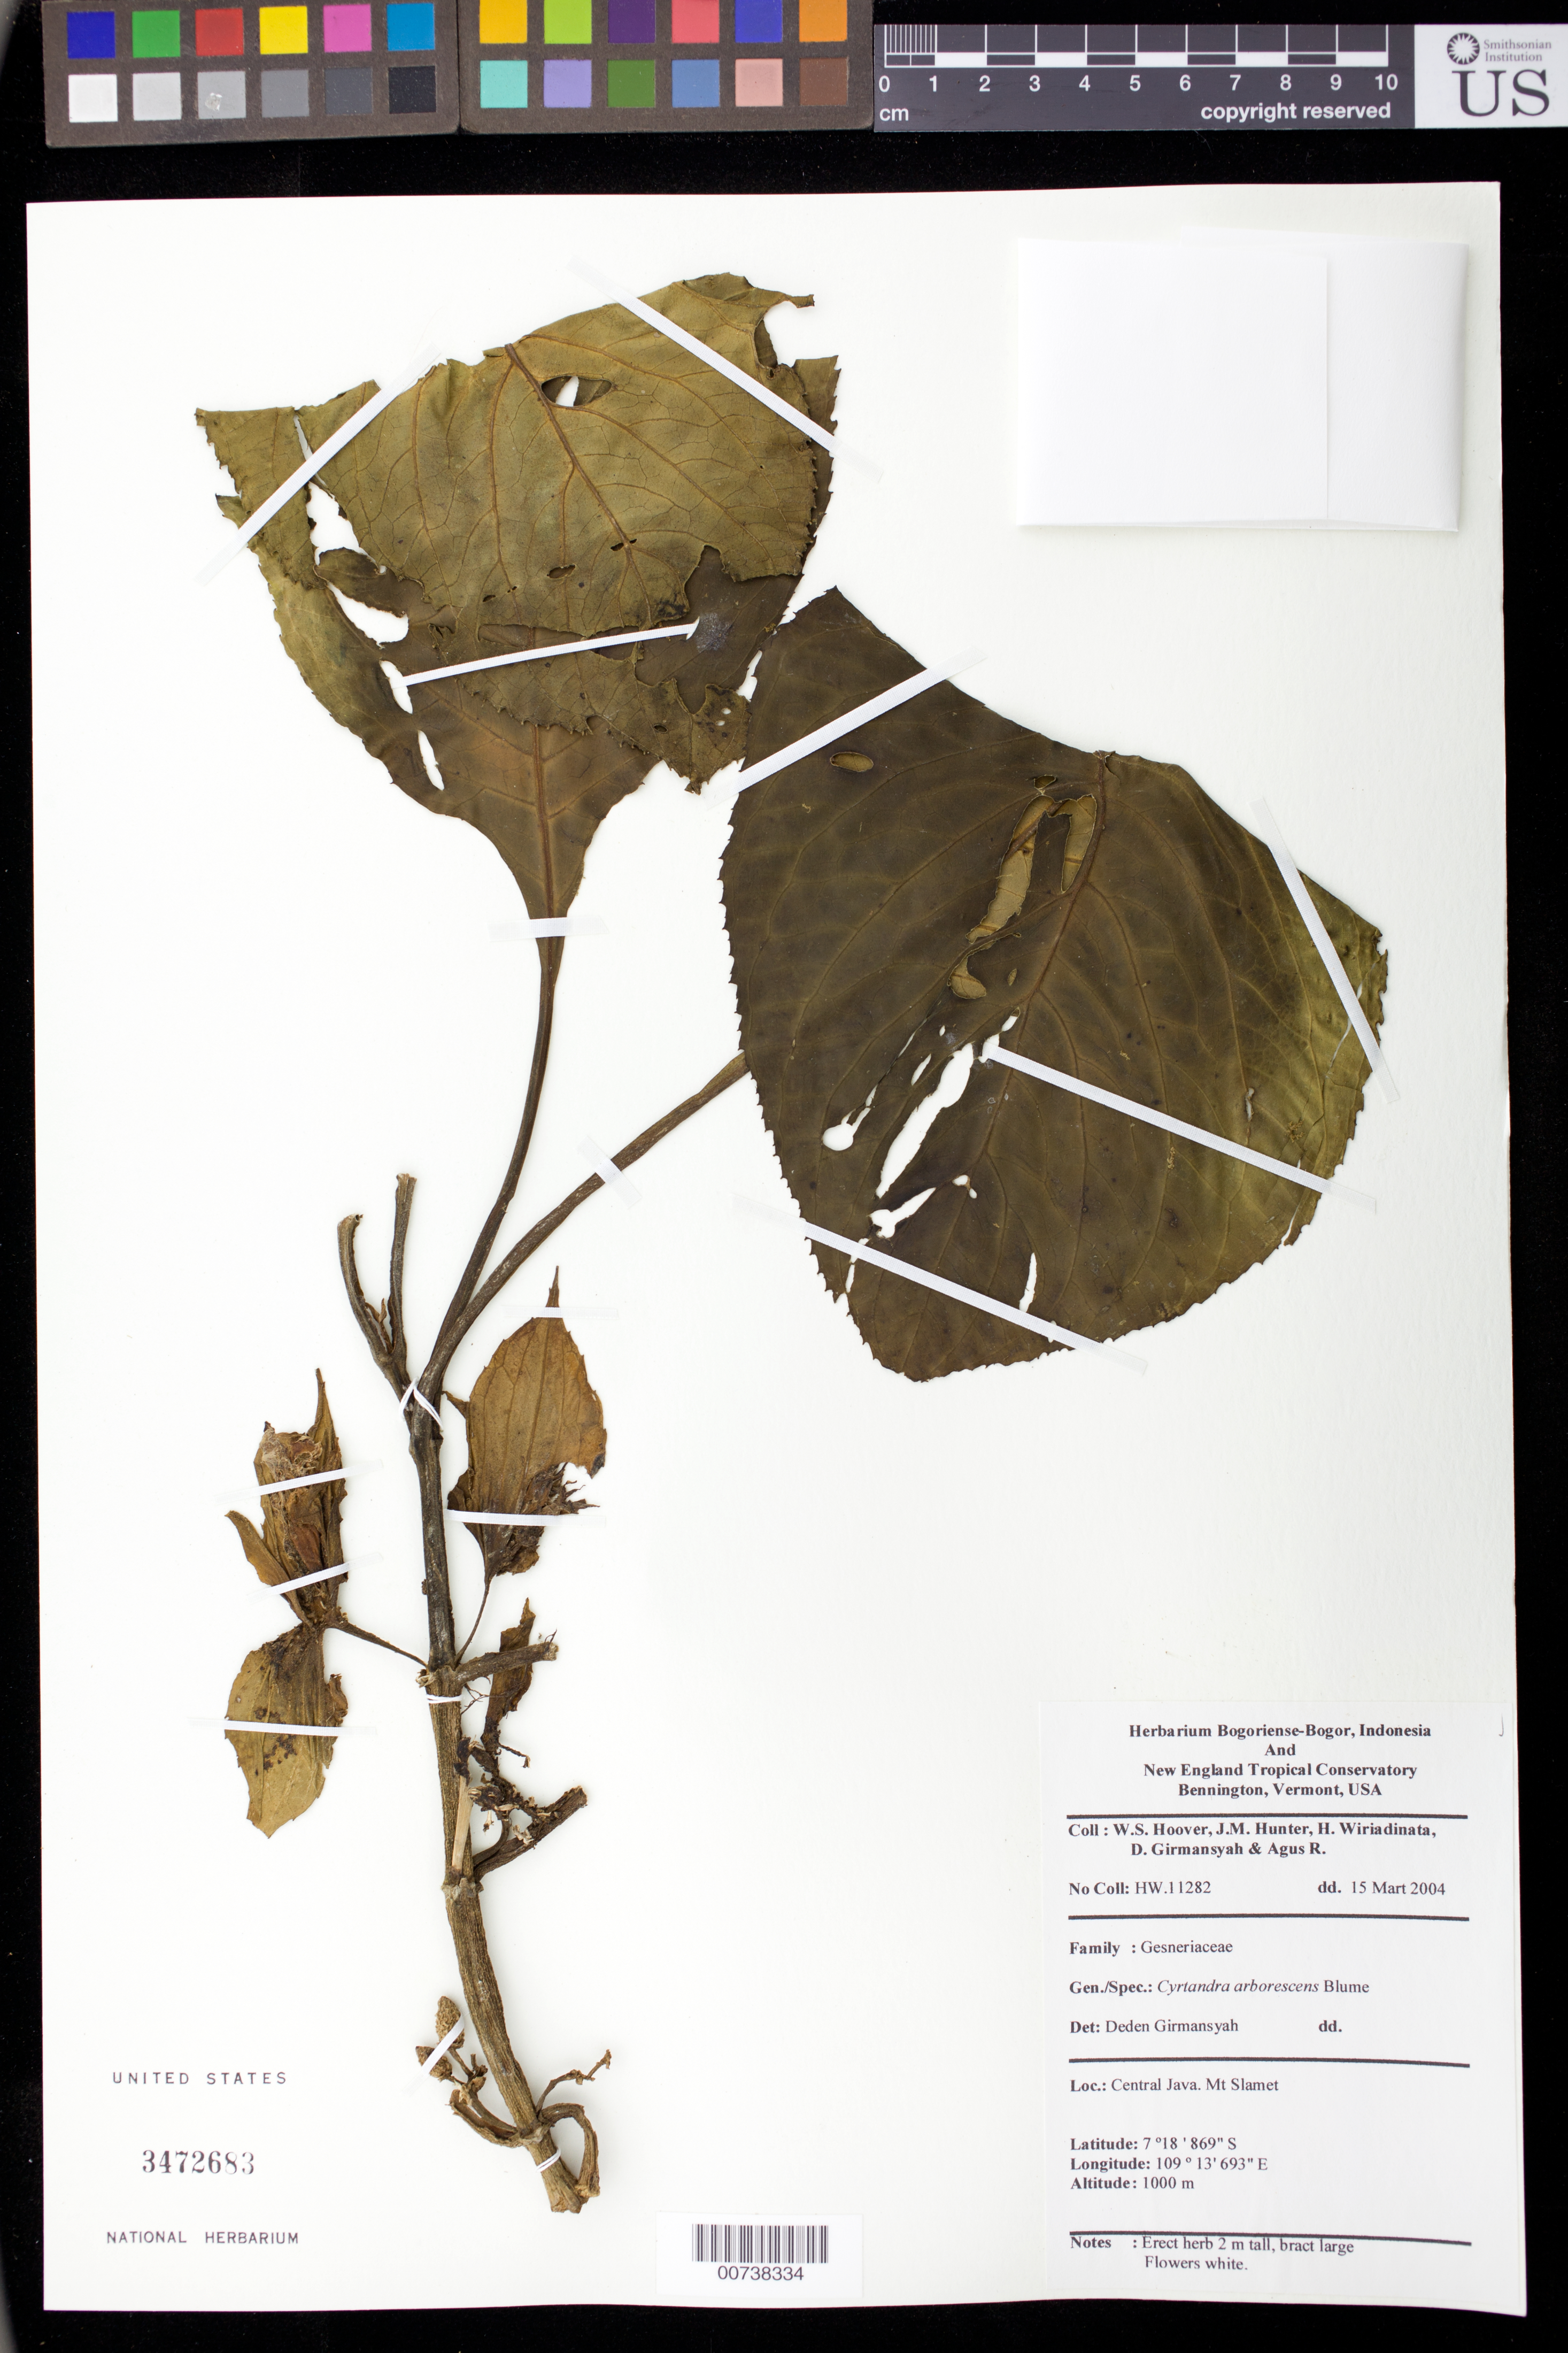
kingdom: Plantae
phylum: Tracheophyta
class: Magnoliopsida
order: Lamiales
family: Gesneriaceae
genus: Cyrtandra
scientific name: Cyrtandra arborescens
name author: Blume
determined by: Girmansyah, D.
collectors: W. S. Hoover, J. Hunter, H. Wiriadinata, D. Girmansyah & R. Agus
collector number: HW 11282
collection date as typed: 15 Mar 2004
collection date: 2004-03-15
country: Indonesia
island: Java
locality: Central Java, Mt. Slamet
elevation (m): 1000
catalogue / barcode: US 3472683